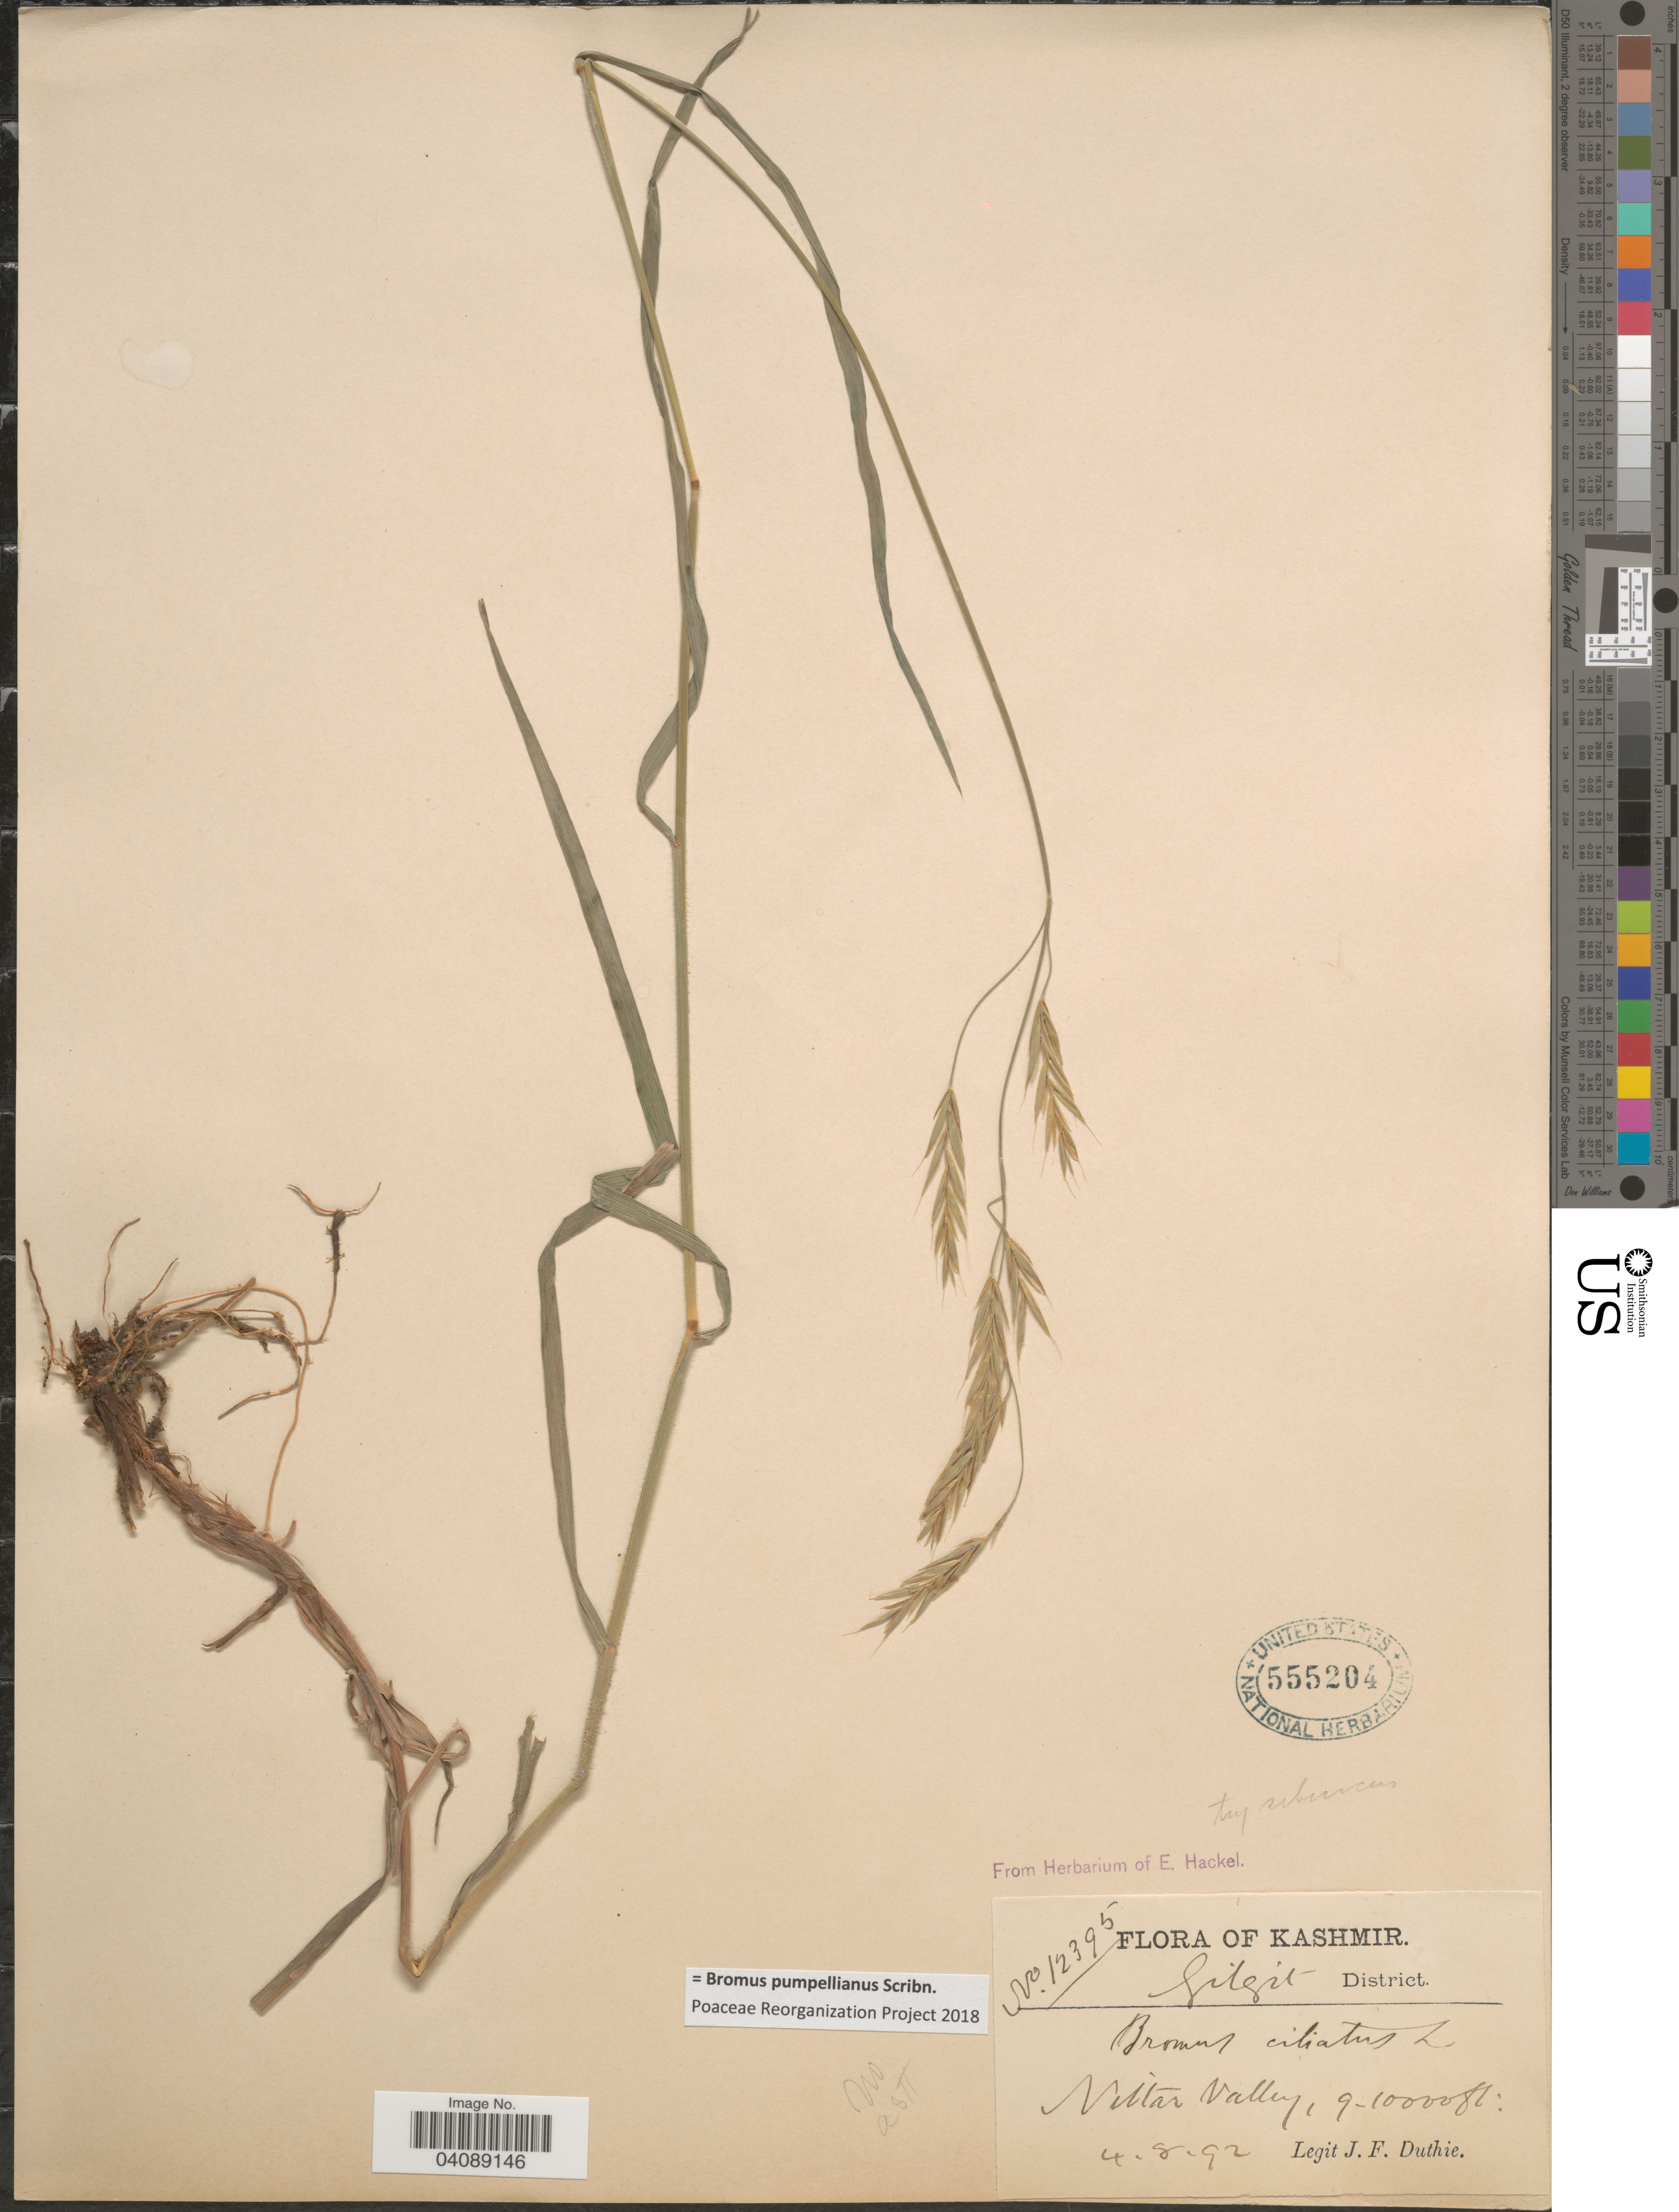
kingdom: Plantae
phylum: Tracheophyta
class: Liliopsida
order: Poales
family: Poaceae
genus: Bromus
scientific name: Bromus pumpellianus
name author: Scribn.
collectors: J. F. Duthie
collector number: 12395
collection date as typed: Transcribed d/m/y: 4/8/92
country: Pakistan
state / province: Gilgit-Baltistan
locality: Kashmir. Gilgit District. Nittur Valley.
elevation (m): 2743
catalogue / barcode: US 555204